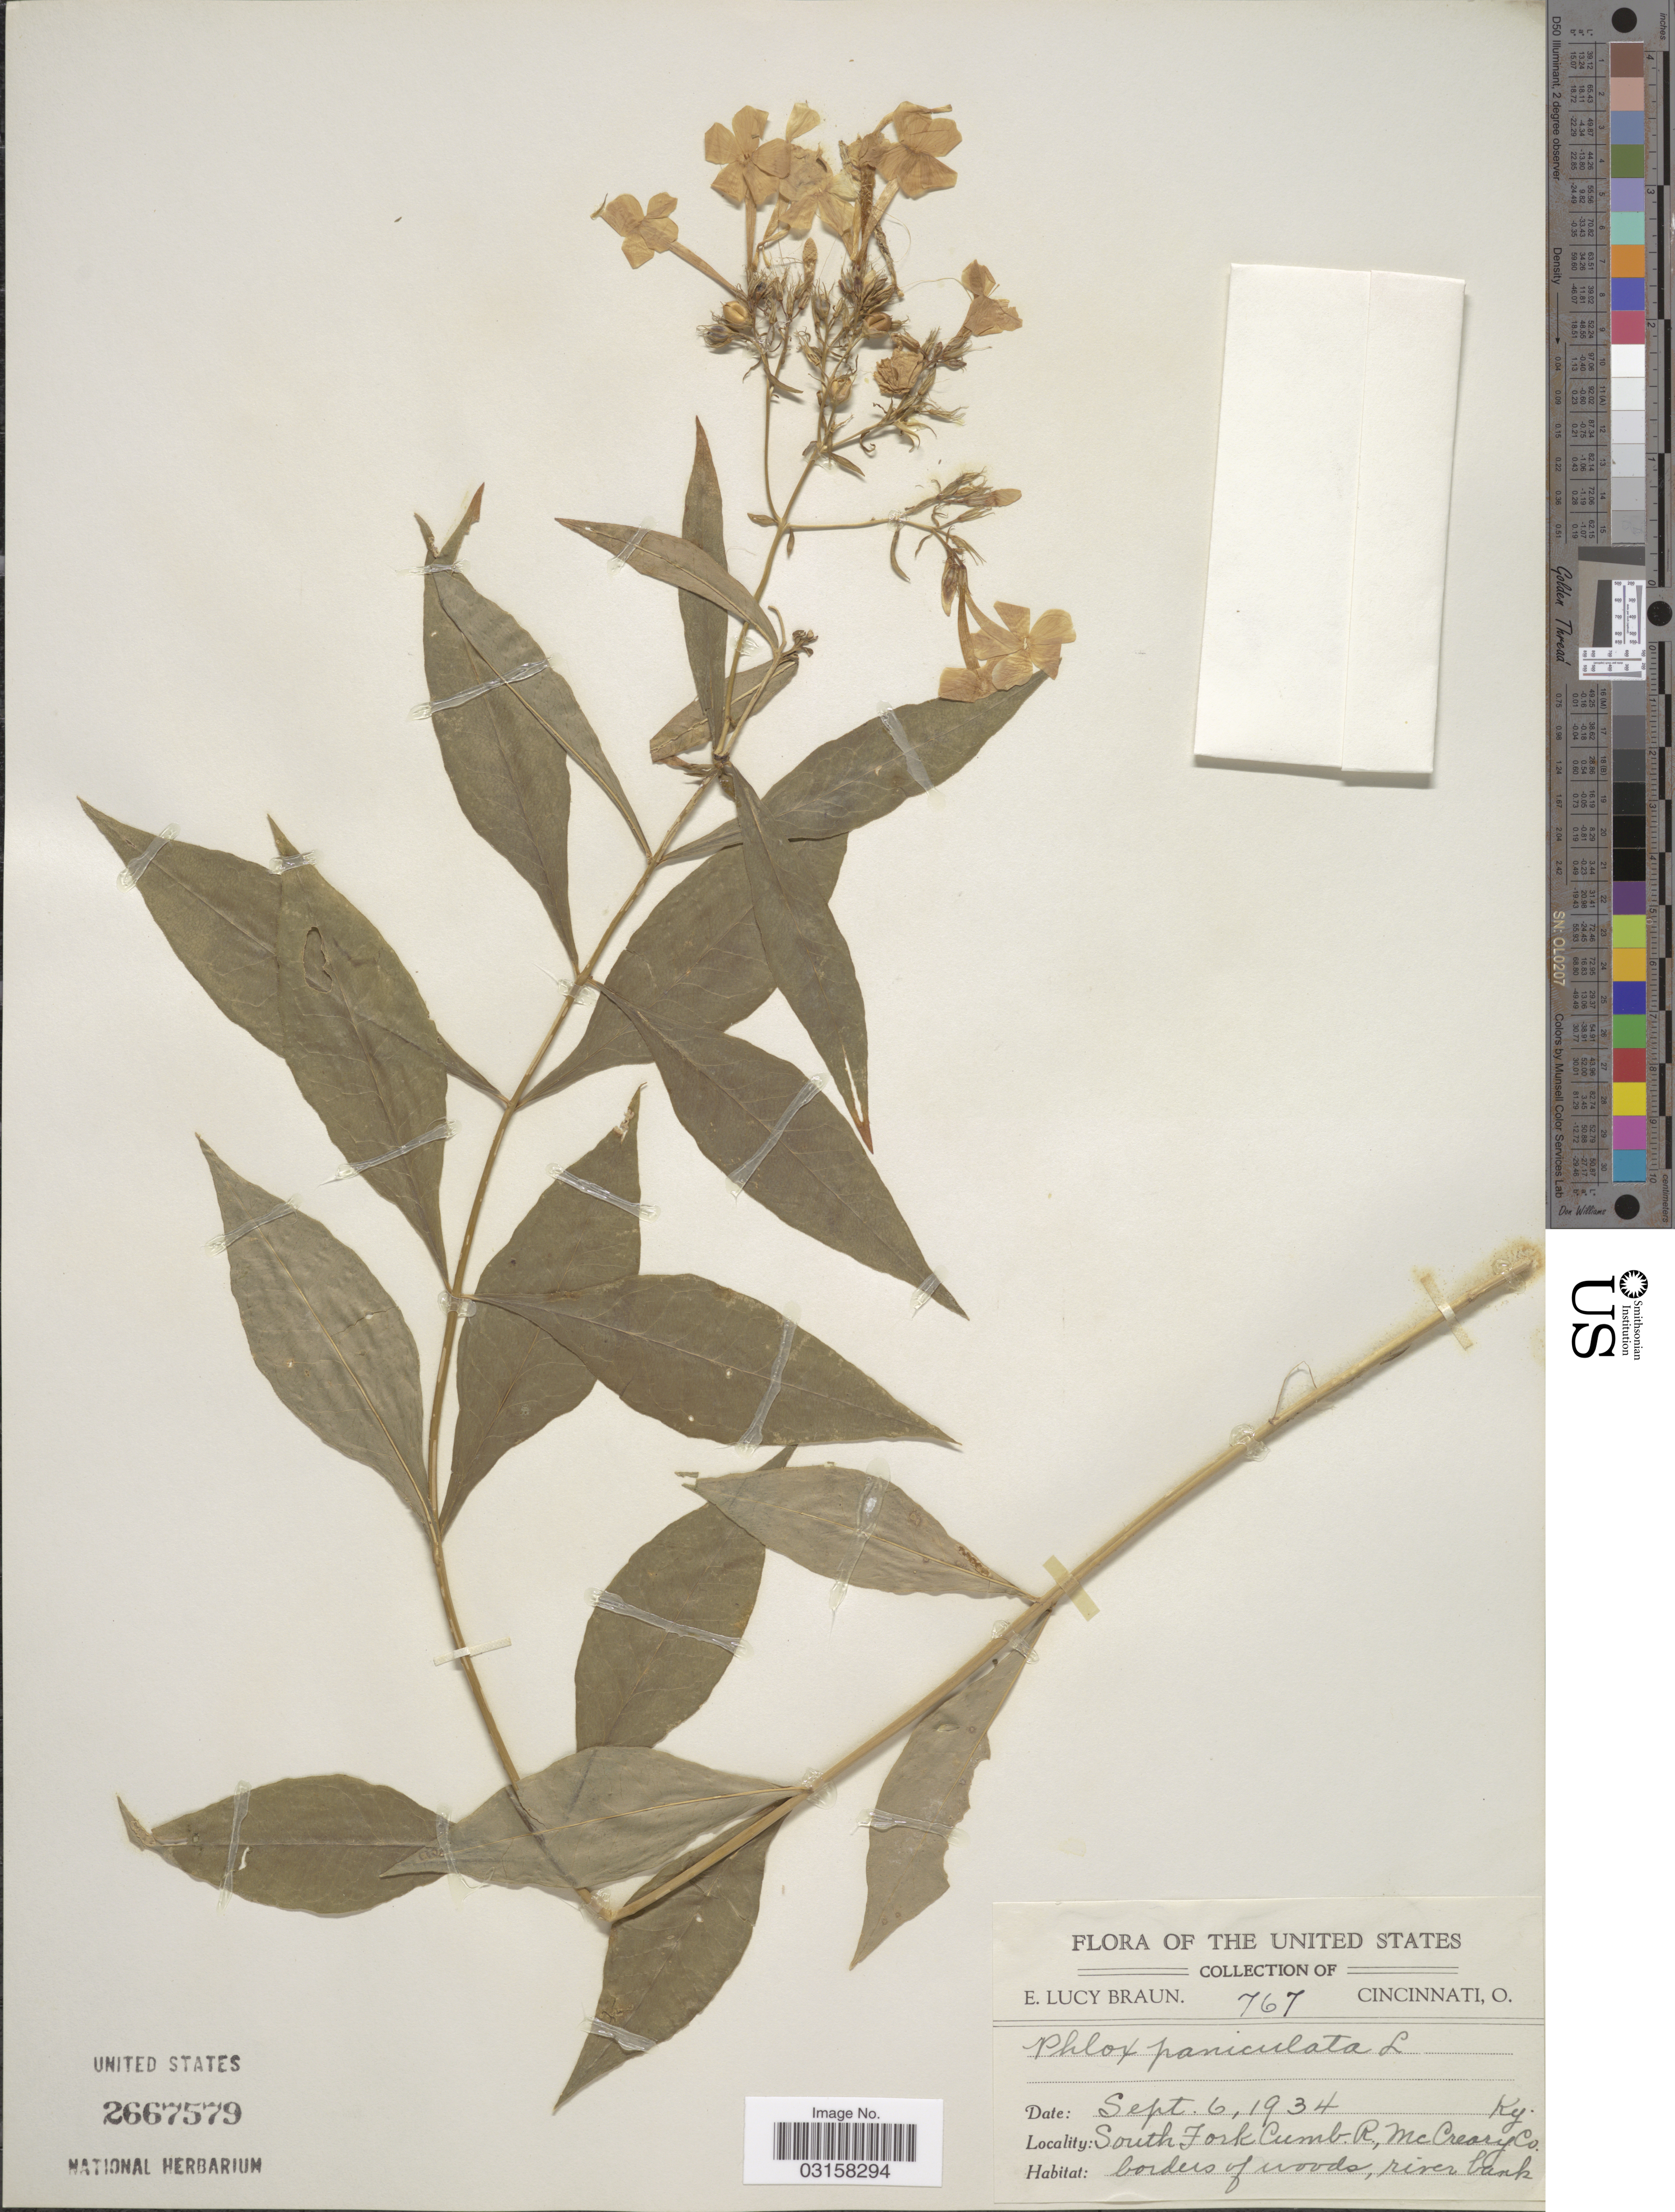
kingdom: Plantae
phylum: Tracheophyta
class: Magnoliopsida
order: Ericales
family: Polemoniaceae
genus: Phlox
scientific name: Phlox paniculata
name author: L.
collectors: E. L. Braun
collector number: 767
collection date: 1934-09-06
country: United States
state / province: Kentucky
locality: South Fork Cumb. R., McCreary Co. Ky.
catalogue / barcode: US 2667579